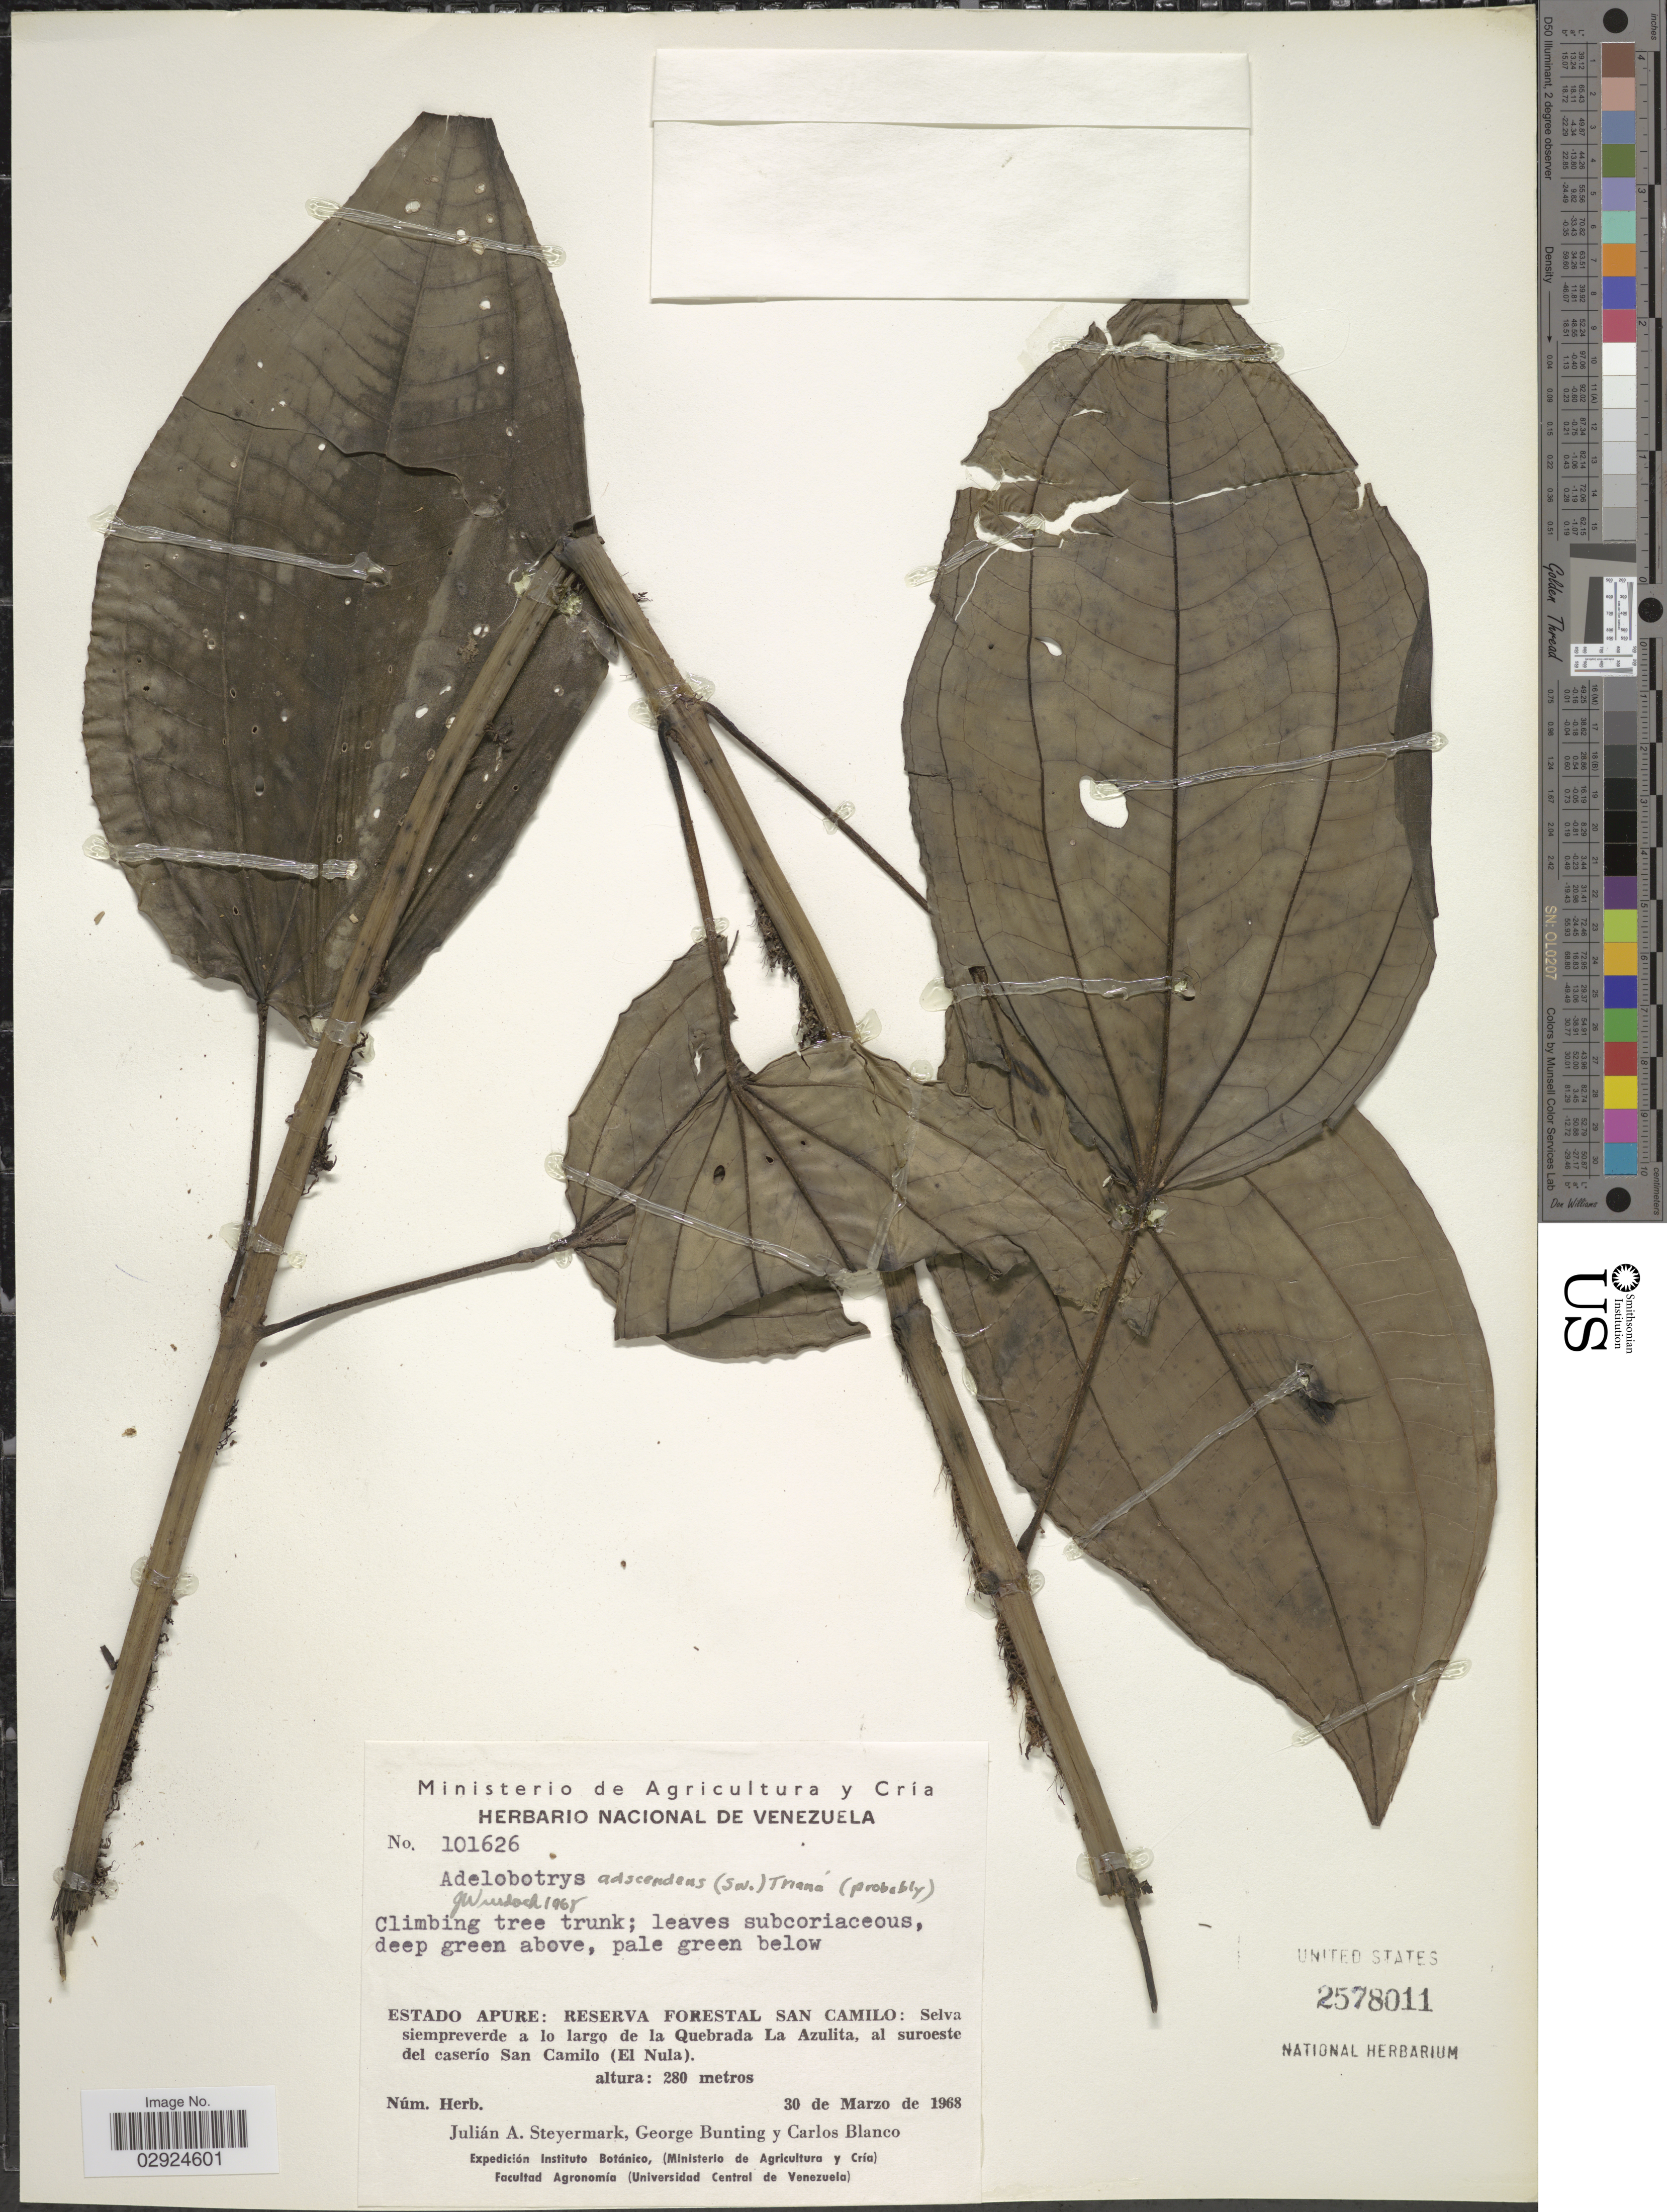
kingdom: Plantae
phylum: Tracheophyta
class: Magnoliopsida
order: Myrtales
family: Melastomataceae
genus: Adelobotrys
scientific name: Adelobotrys adscendens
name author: (Sw.) Triana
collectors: J. Steyermark, G. S. Bunting & C. Blanco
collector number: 101626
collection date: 1968-03-30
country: Venezuela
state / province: Apure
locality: Estado Apure: Reserva Forestal San Camilo: Selva siempreverde a lo largo de la Quebrada La Azulita, al suroeste del caserío San Camilo (El Nula).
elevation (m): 280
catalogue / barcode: US 2578011